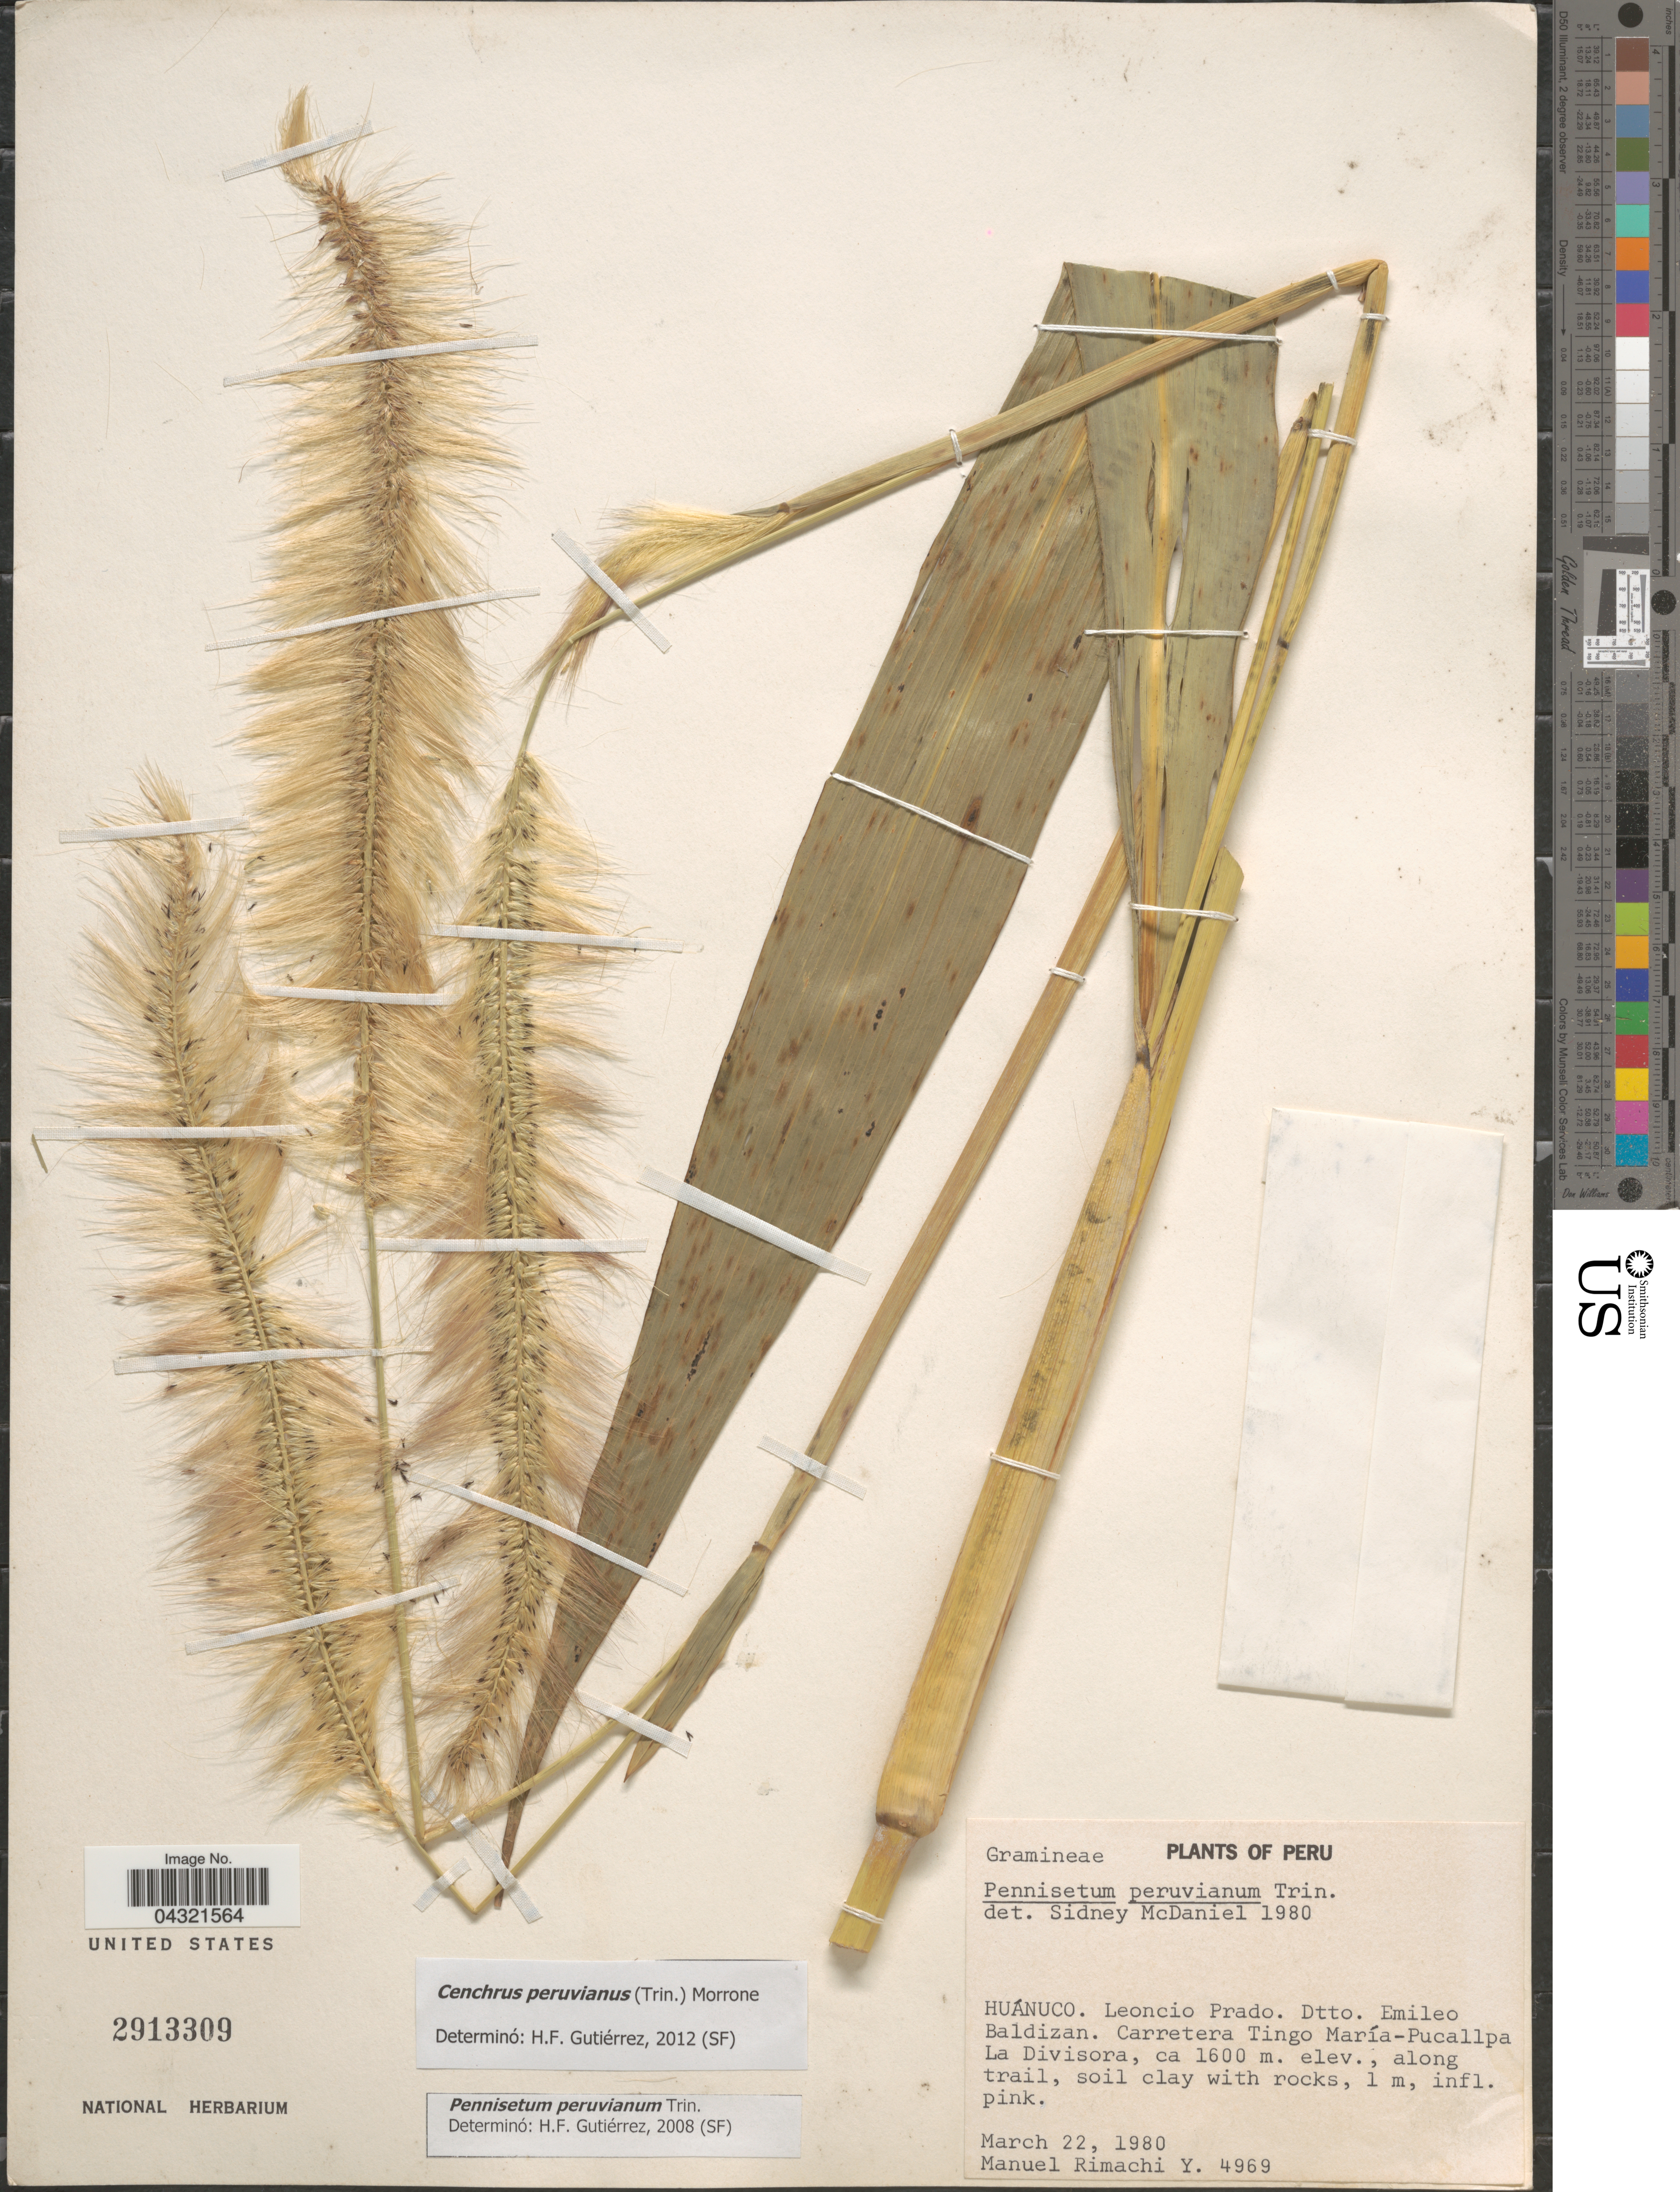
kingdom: Plantae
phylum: Tracheophyta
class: Liliopsida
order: Poales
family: Poaceae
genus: Cenchrus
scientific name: Cenchrus peruvianus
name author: (Trin.) Morrone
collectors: M. Rimachi Y.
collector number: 4969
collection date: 1980-03-22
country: Peru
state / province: Huánuco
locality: Leoncio Prado. Dtto. Emileo Baldizan. Carretera Tingo-María-Pucallpa La Divisora, along trail, soil clay with rocks.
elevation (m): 1600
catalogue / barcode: US 2913309